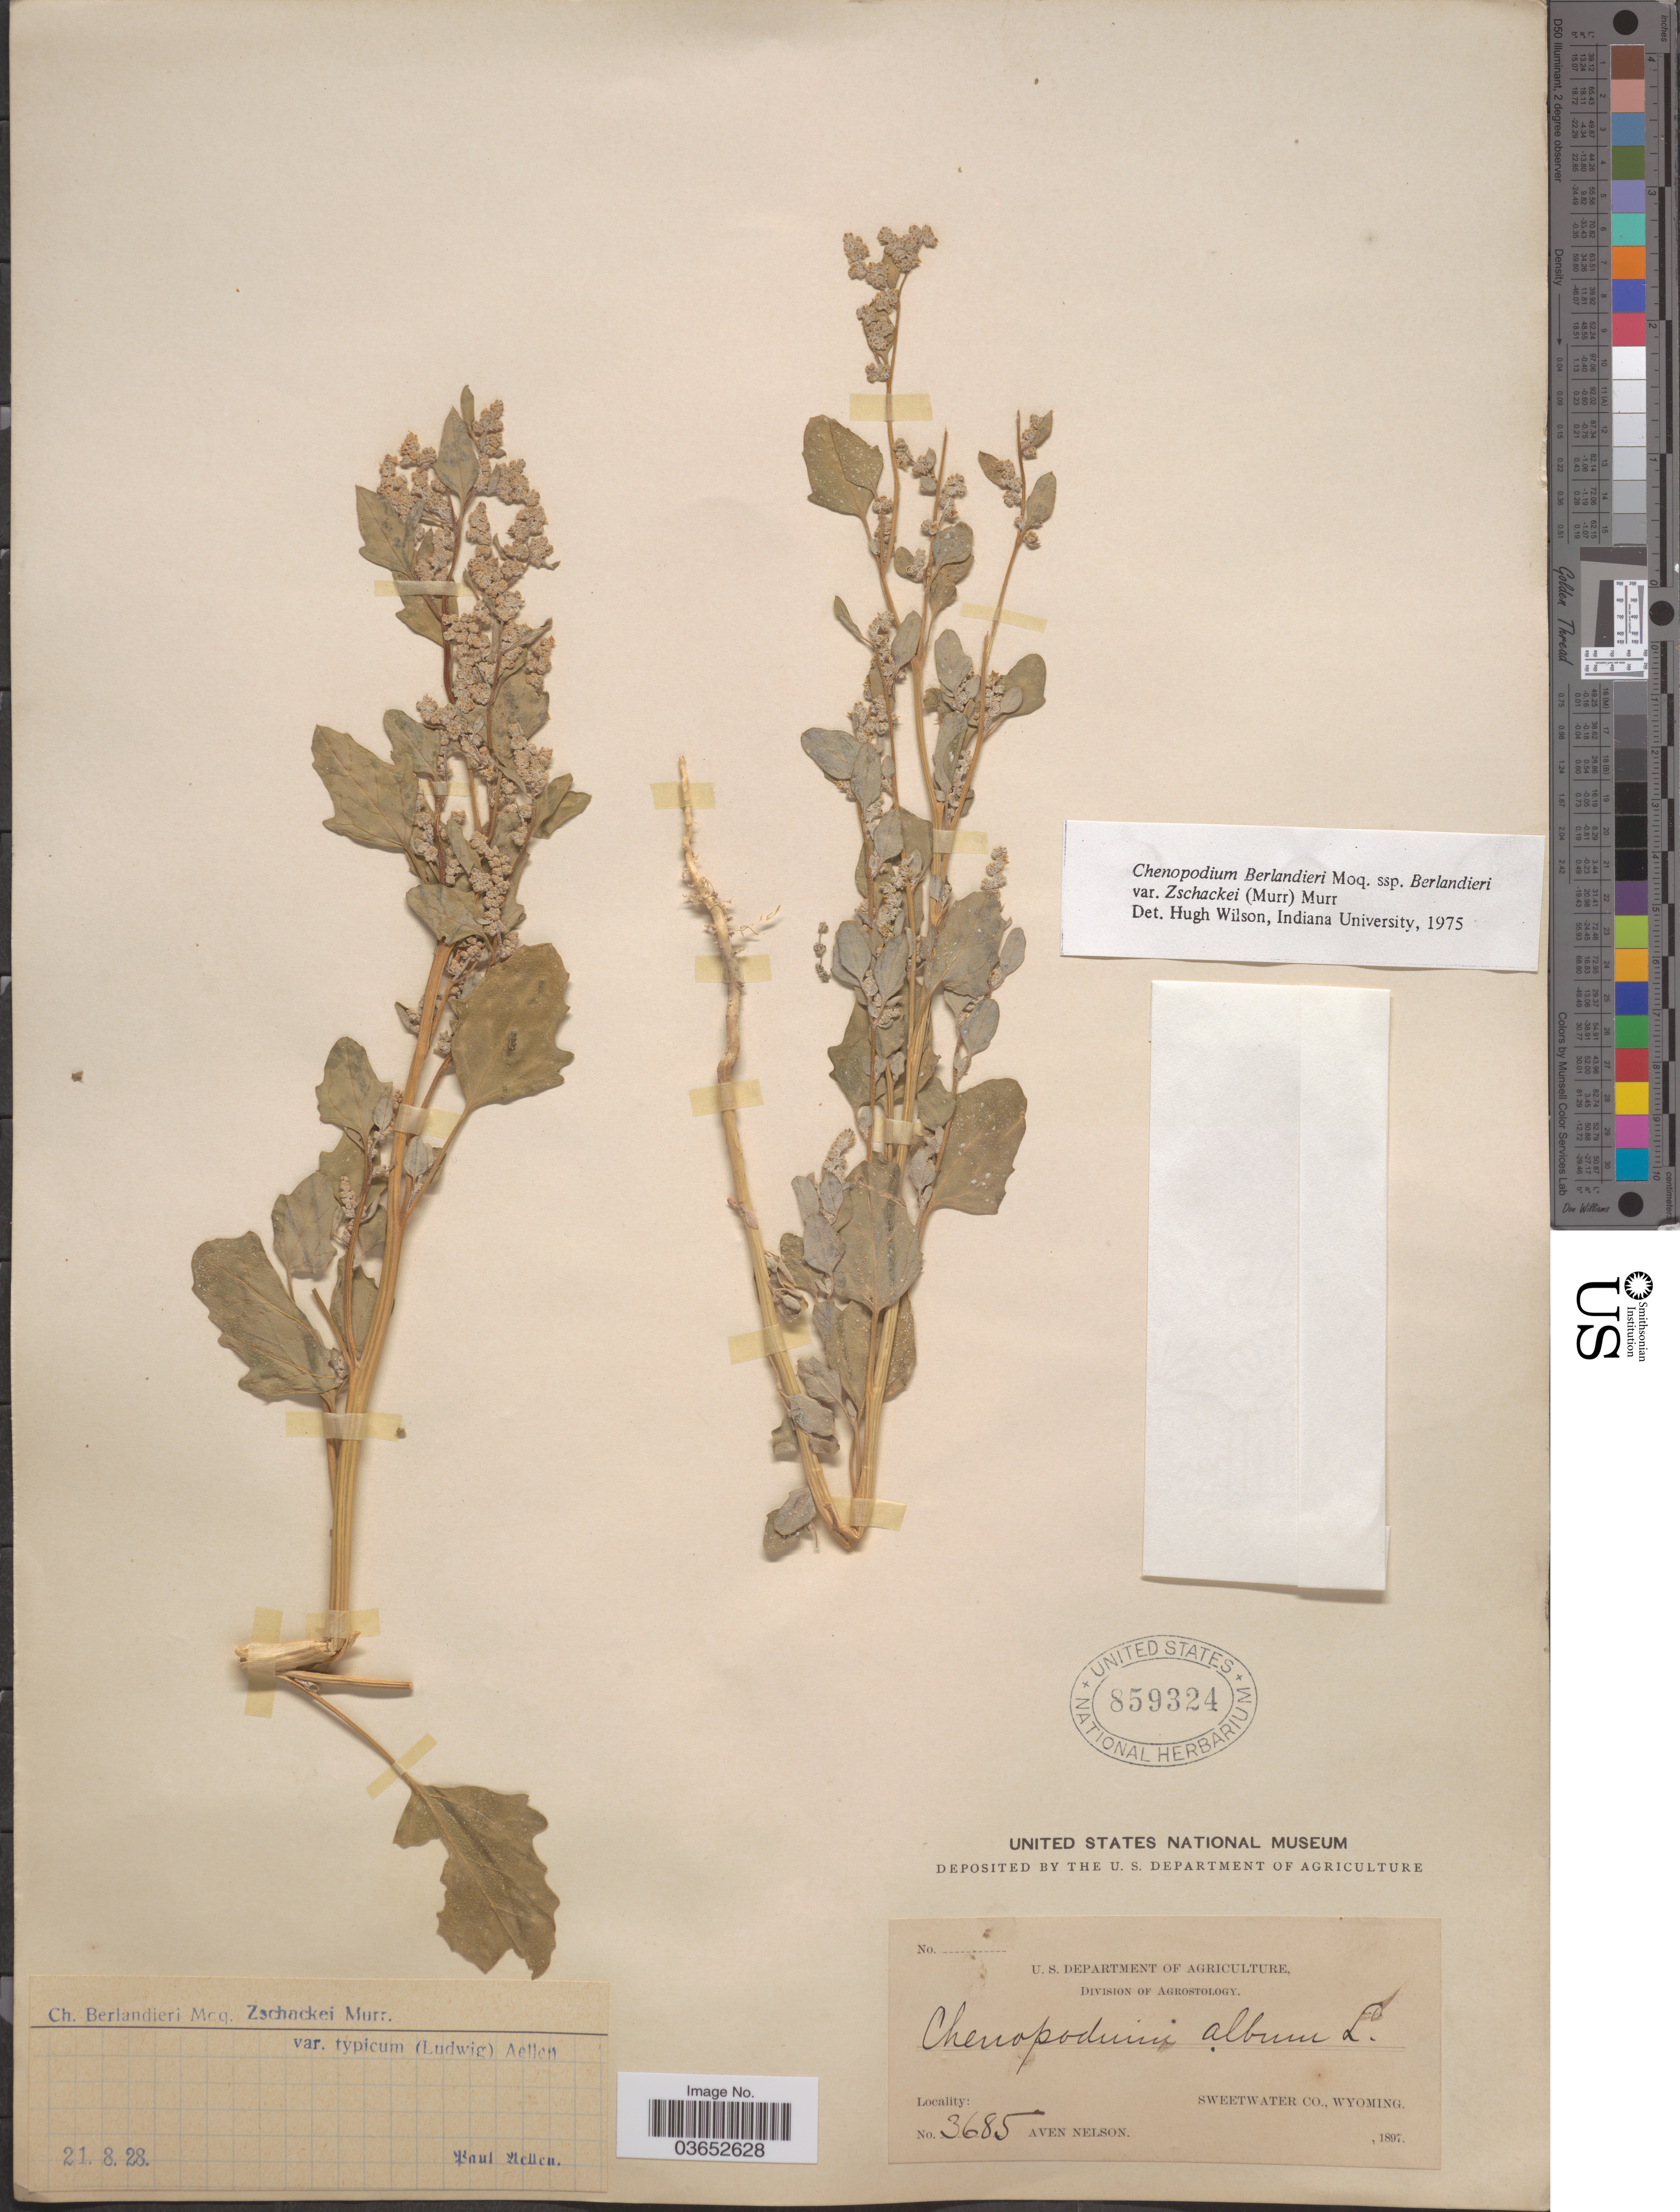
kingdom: Plantae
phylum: Tracheophyta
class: Magnoliopsida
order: Caryophyllales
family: Amaranthaceae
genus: Chenopodium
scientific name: Chenopodium berlandieri var. zschackei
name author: (Murr.) Murr.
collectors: A. Nelson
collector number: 3685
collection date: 1897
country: United States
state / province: Wyoming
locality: Sweetwater Co.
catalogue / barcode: US 859324